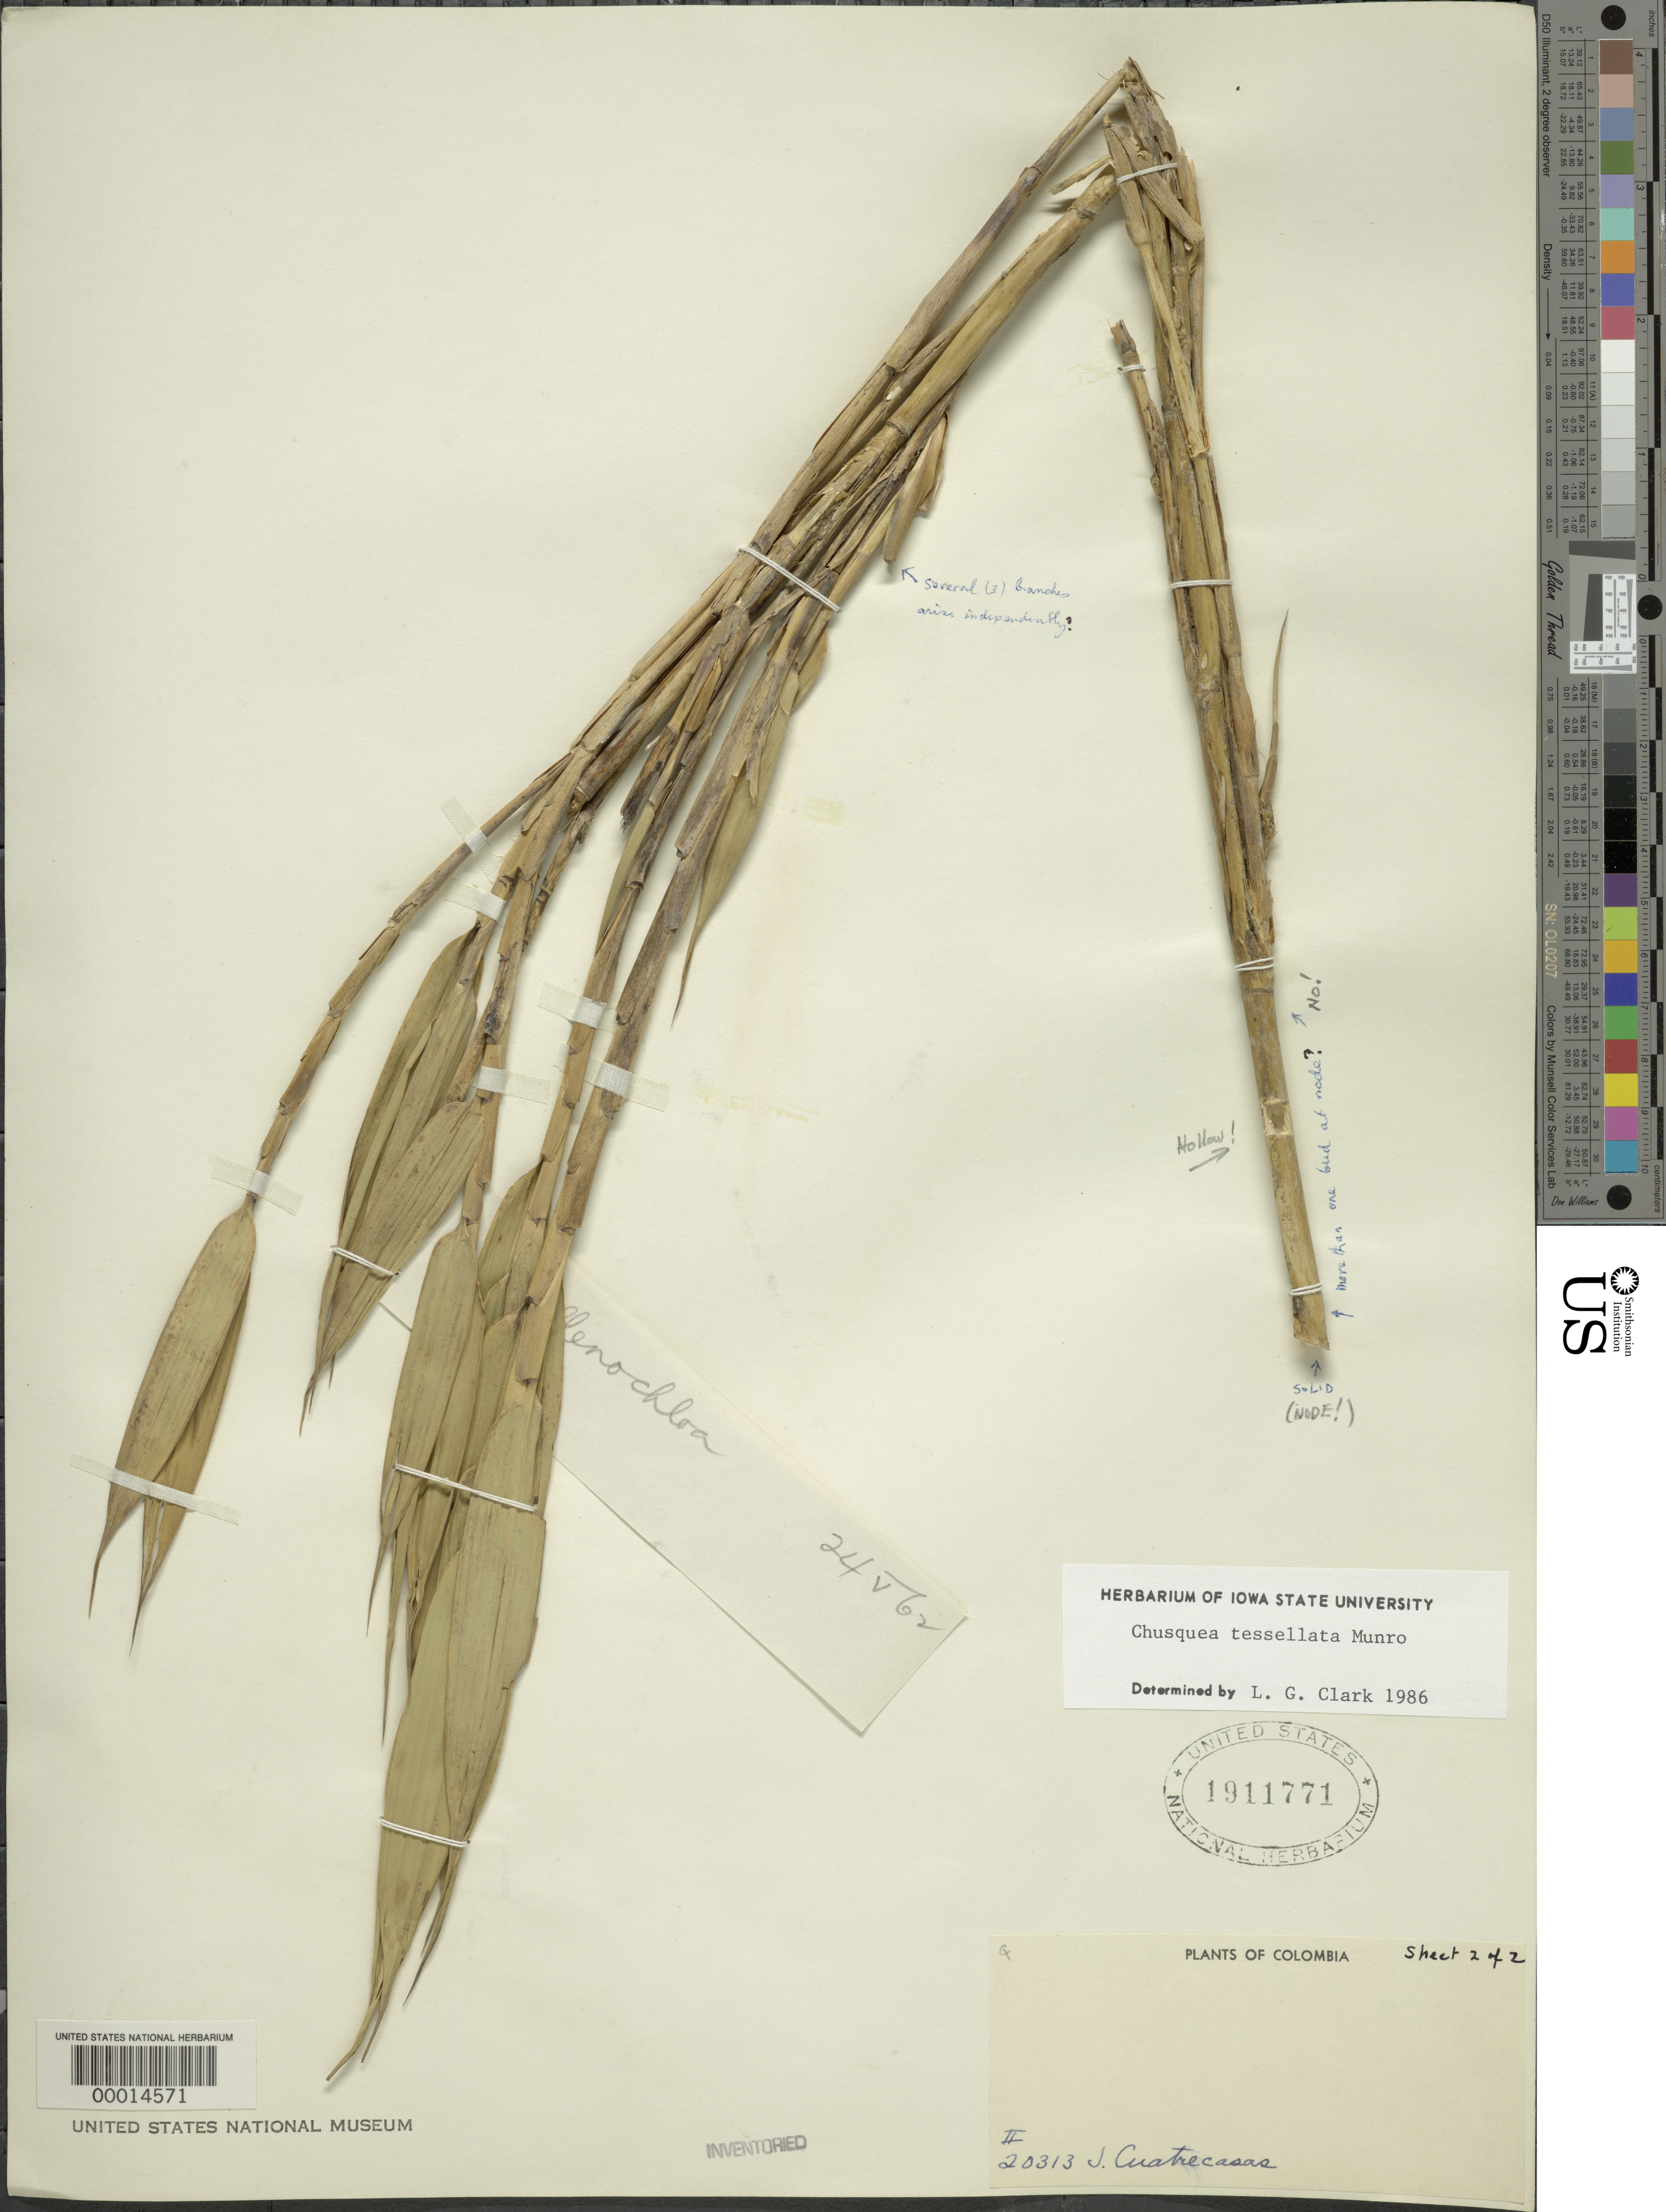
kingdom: Plantae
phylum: Tracheophyta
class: Liliopsida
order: Poales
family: Poaceae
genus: Chusquea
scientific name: Chusquea tessellata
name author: Munro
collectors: J. Cuatrecasas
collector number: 20313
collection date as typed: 22 Mar 1946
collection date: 1946-03-22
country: Colombia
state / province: Valle del Cauca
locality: Paramo de Las Vegas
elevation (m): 3600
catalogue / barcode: US 1911771